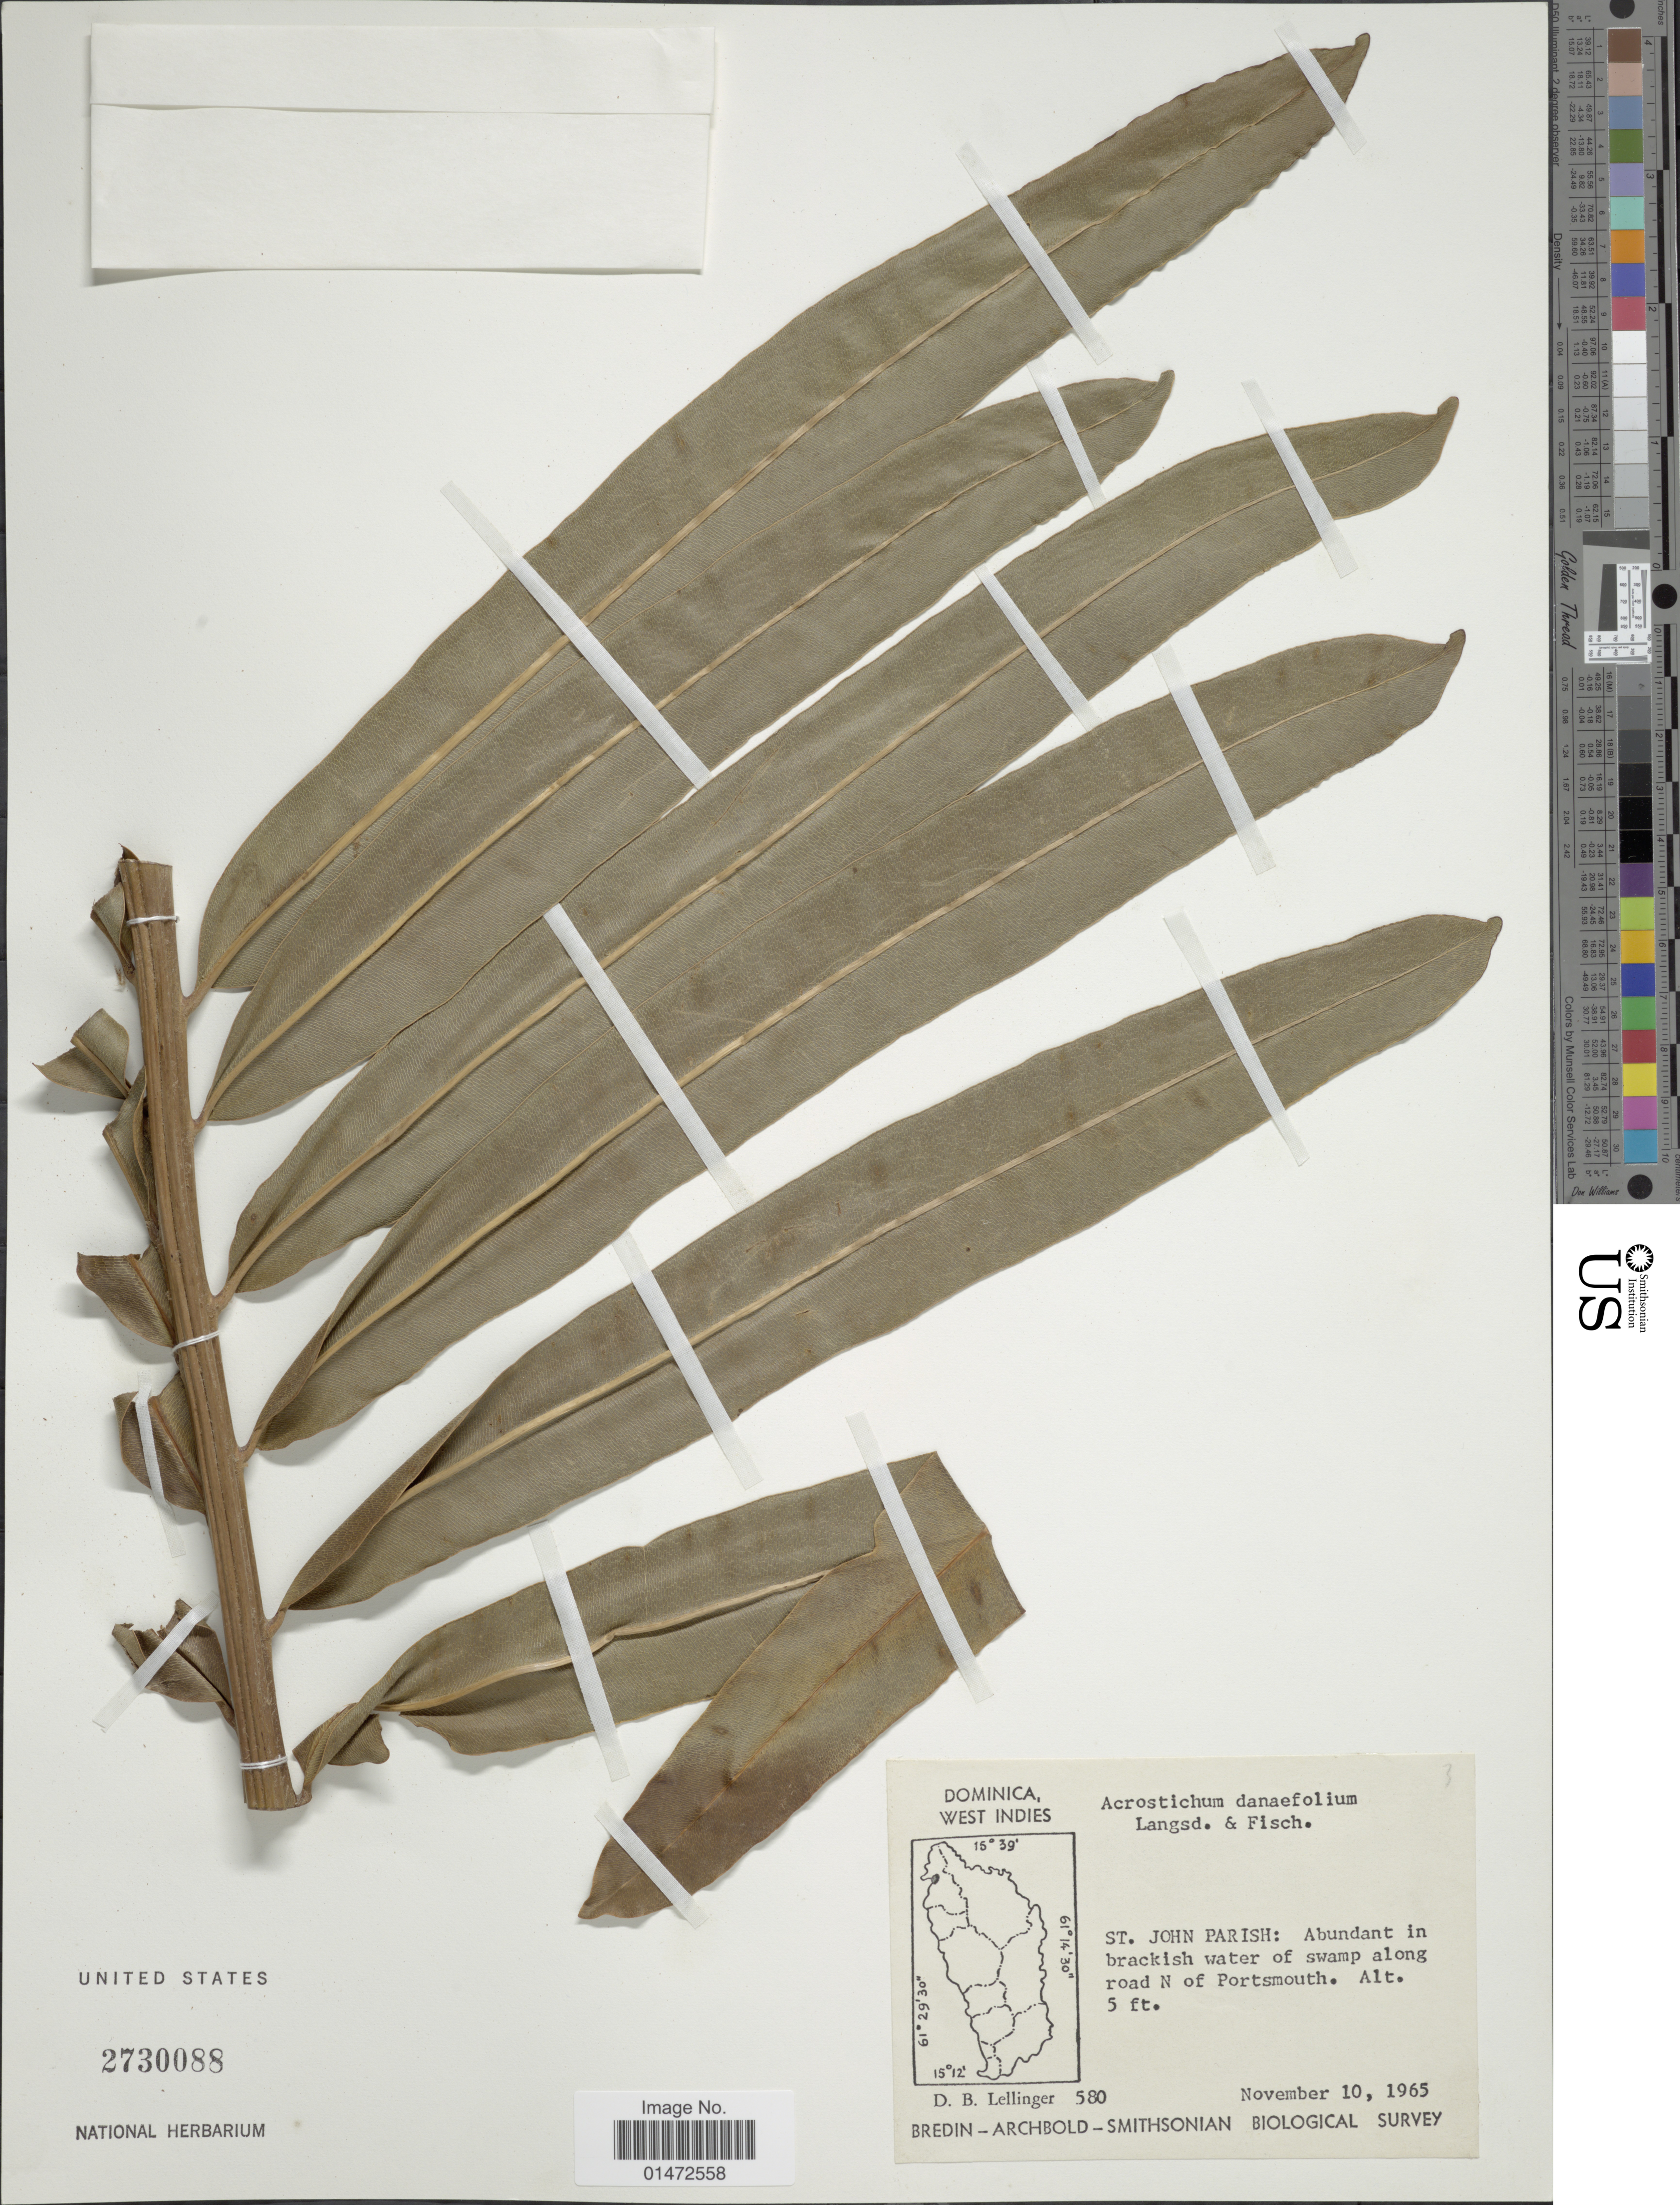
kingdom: Plantae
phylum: Tracheophyta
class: Polypodiopsida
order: Polypodiales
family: Pteridaceae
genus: Acrostichum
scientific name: Acrostichum danaeifolium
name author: Langsd. & Fisch.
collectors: D. B. Lellinger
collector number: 580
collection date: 1965-11-10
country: Dominica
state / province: St. John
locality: West Indies. St. John Parish: Abundant in brackish water of swamp along road N of Portsmouth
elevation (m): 2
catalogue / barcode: US 2730088